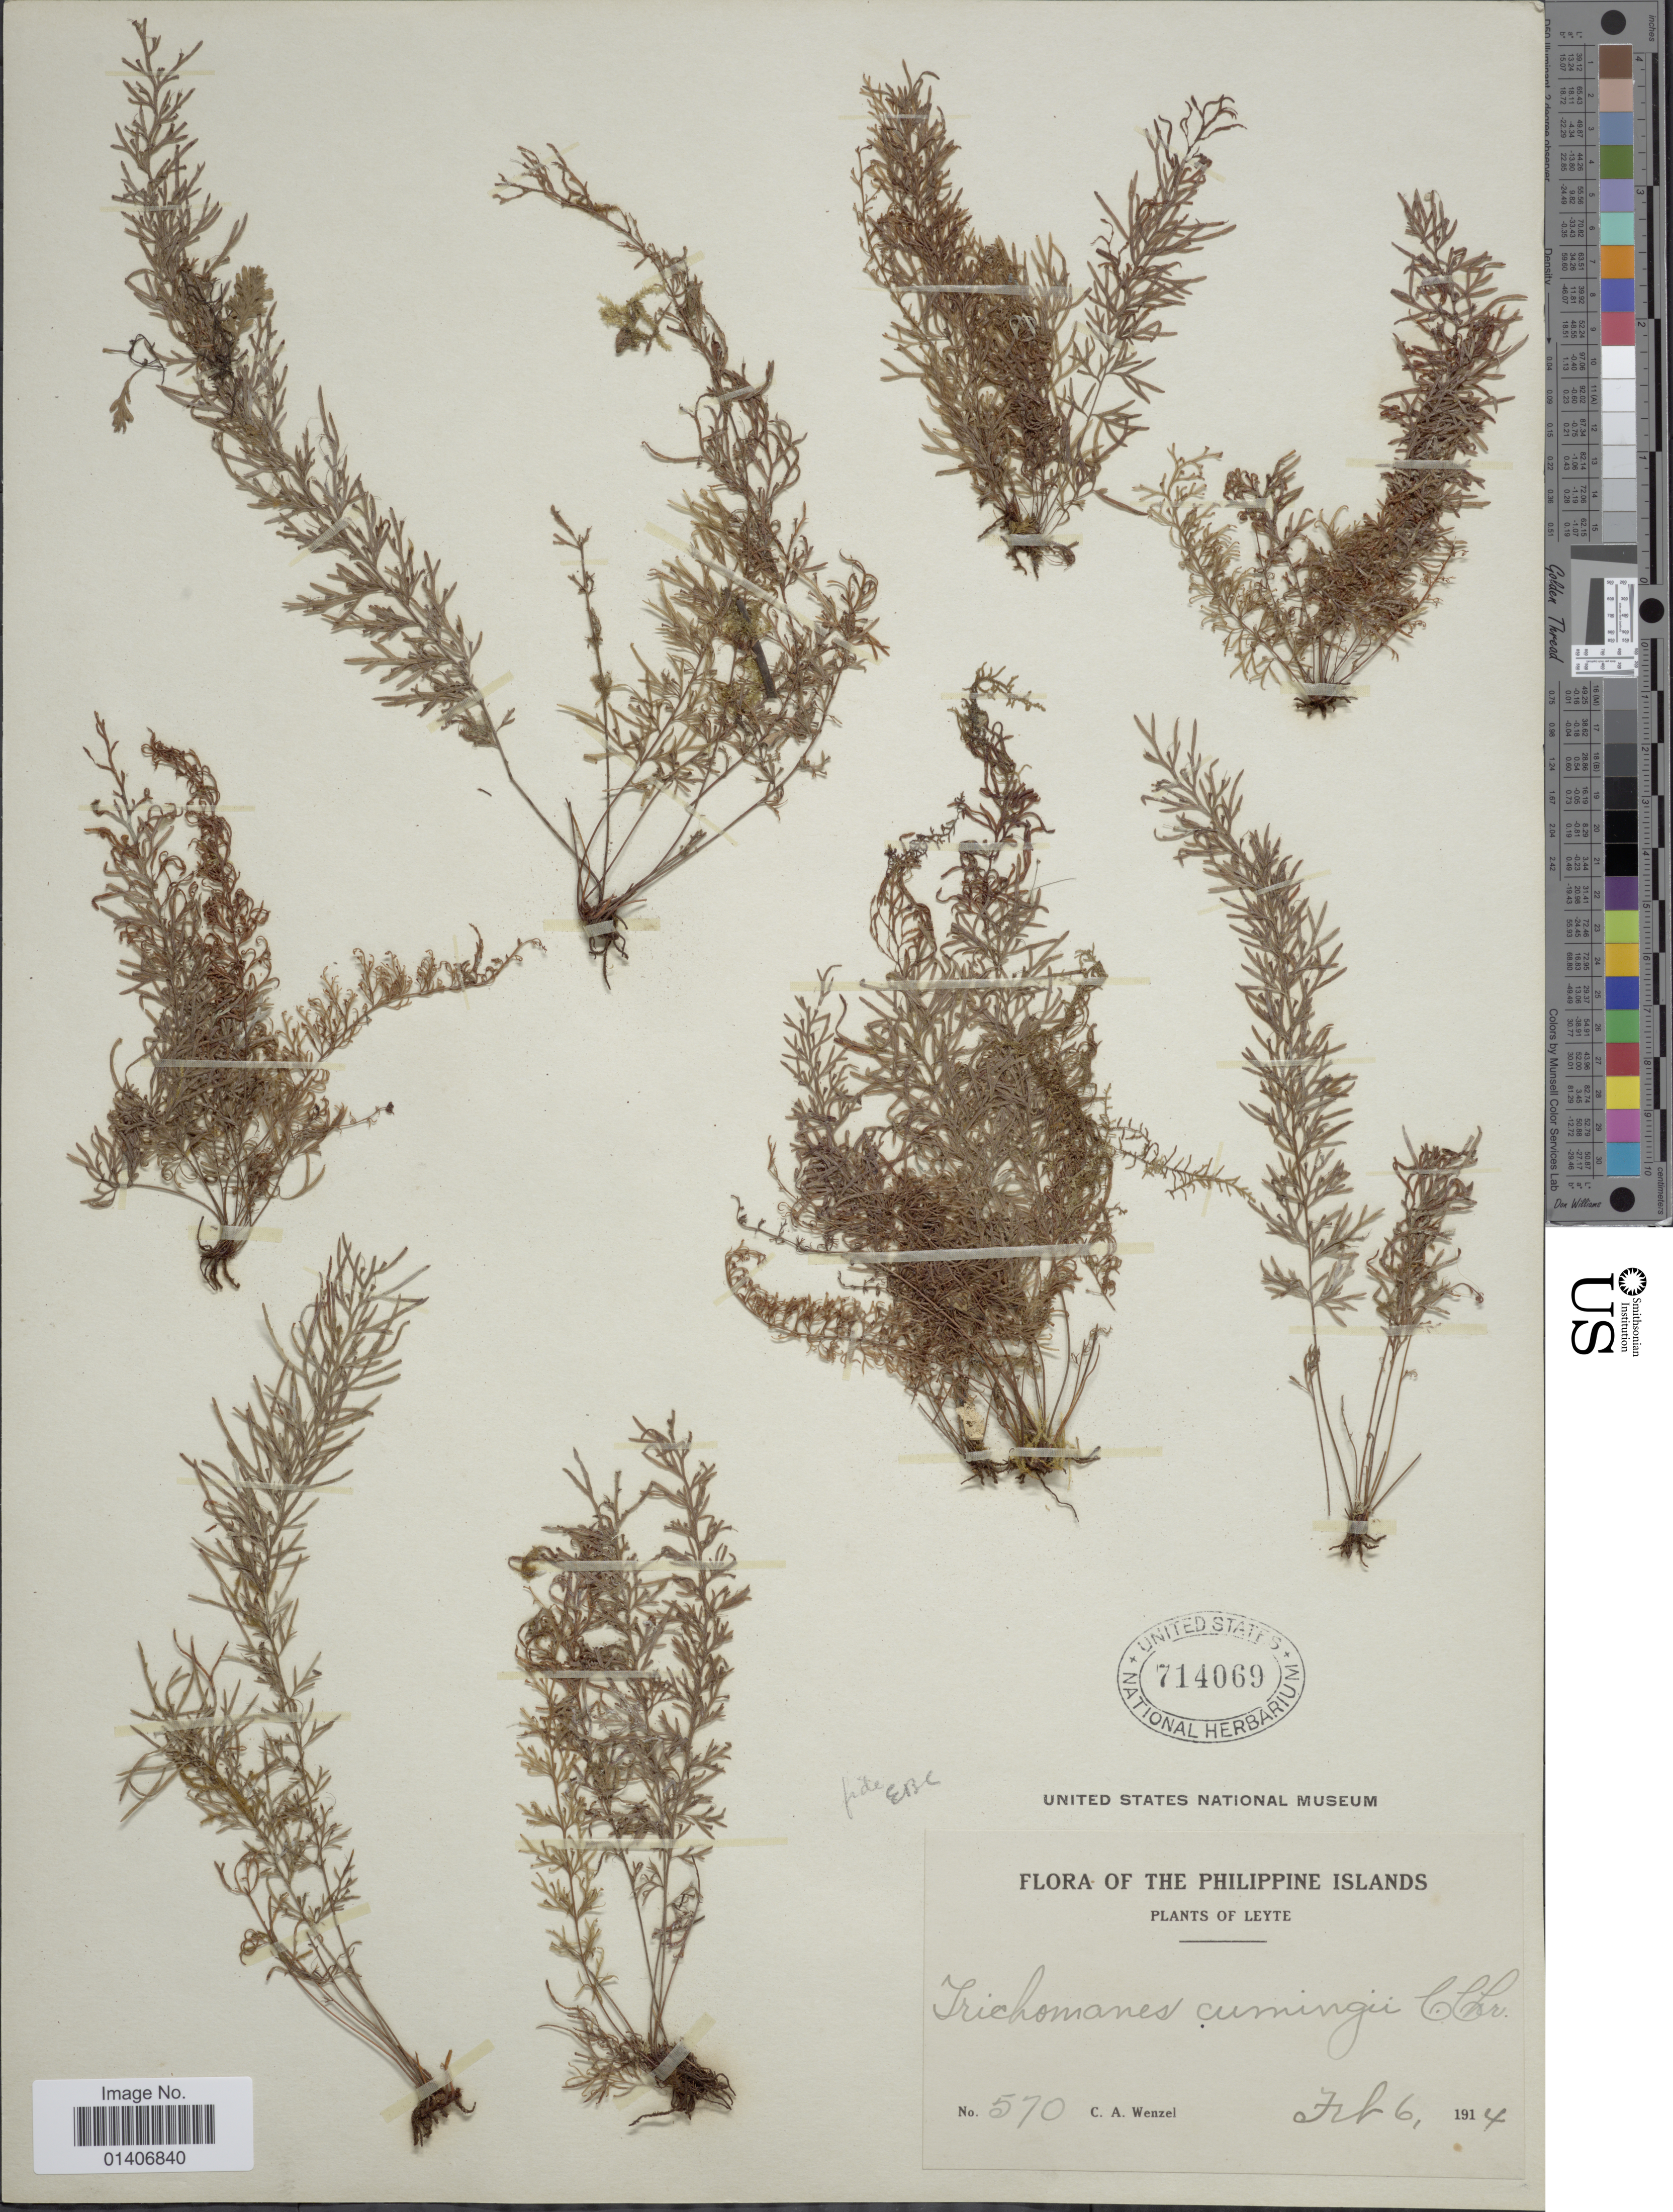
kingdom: Plantae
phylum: Tracheophyta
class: Polypodiopsida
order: Hymenophyllales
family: Hymenophyllaceae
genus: Abrodictyum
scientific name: Abrodictyum cumingii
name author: C. Presl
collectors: C. Wenzel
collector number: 570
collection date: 1914-02-06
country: Philippines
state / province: Eastern Visayas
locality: Leyte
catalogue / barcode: US 714069